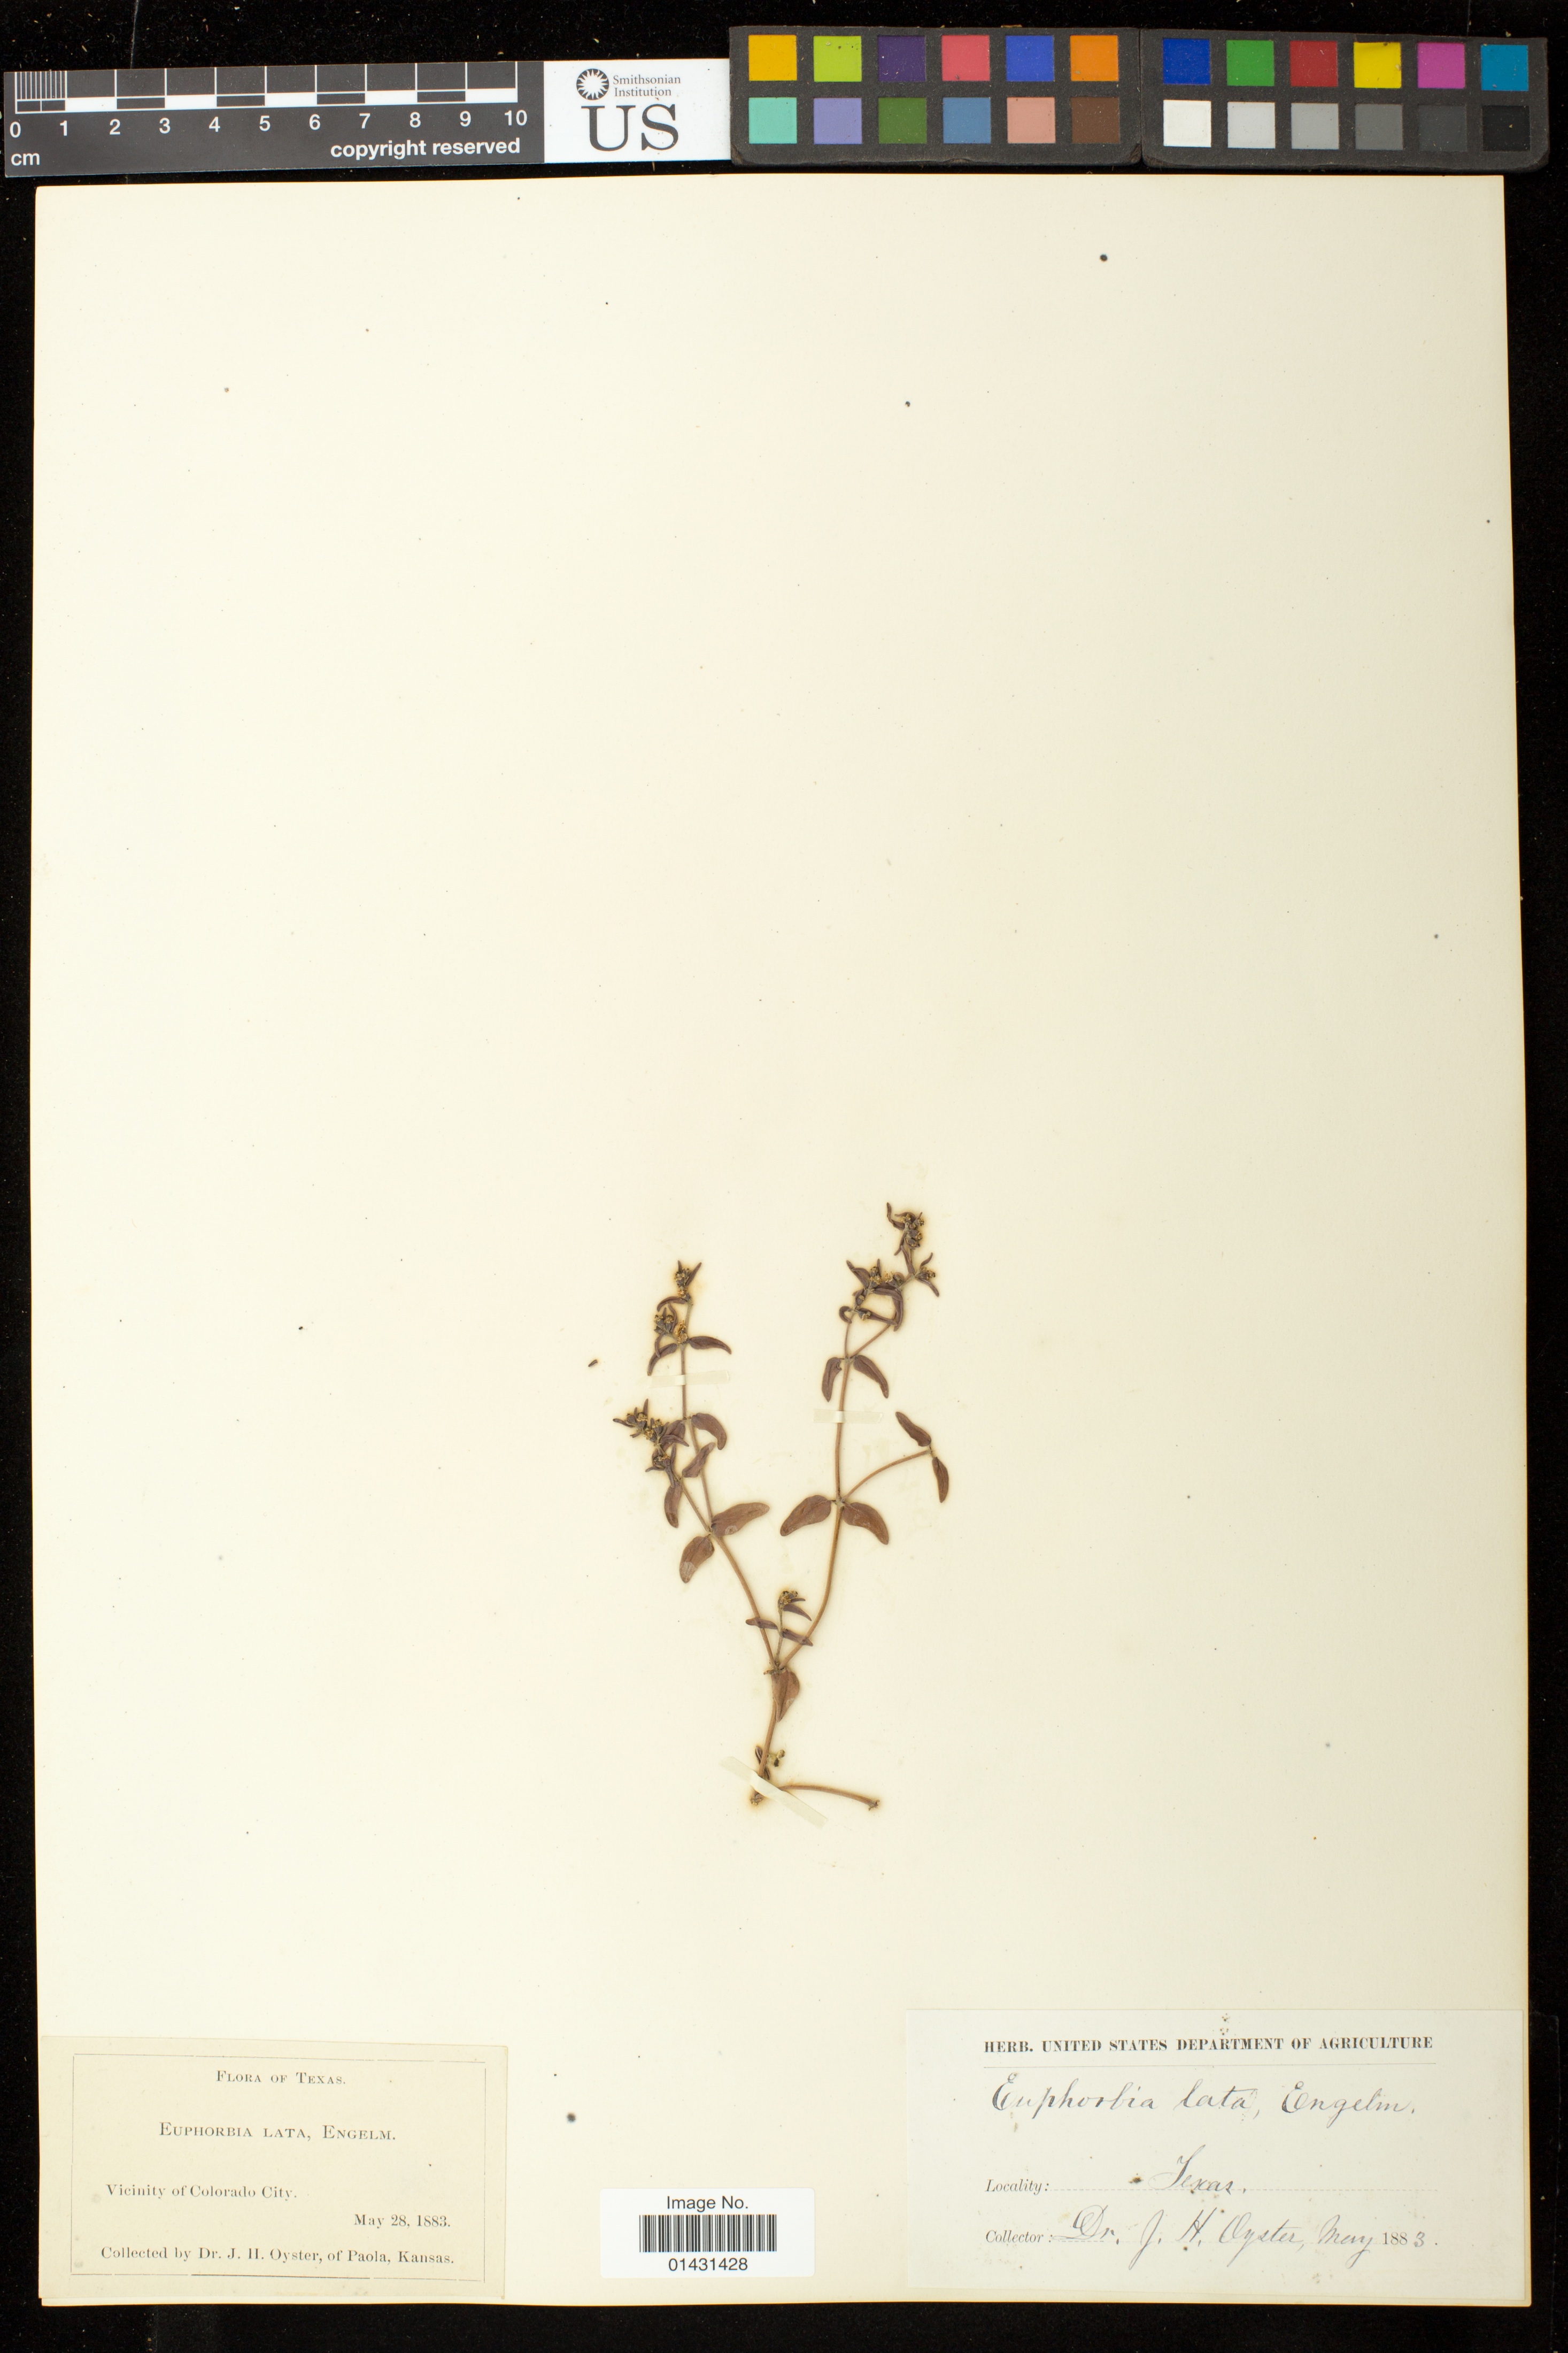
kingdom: Plantae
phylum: Tracheophyta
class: Magnoliopsida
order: Malpighiales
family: Euphorbiaceae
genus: Euphorbia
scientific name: Euphorbia laxa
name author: Drake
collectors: J. H. Oyster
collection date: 1883-05-28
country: United States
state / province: Texas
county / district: Mitchell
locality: Vicinity of Colorado City